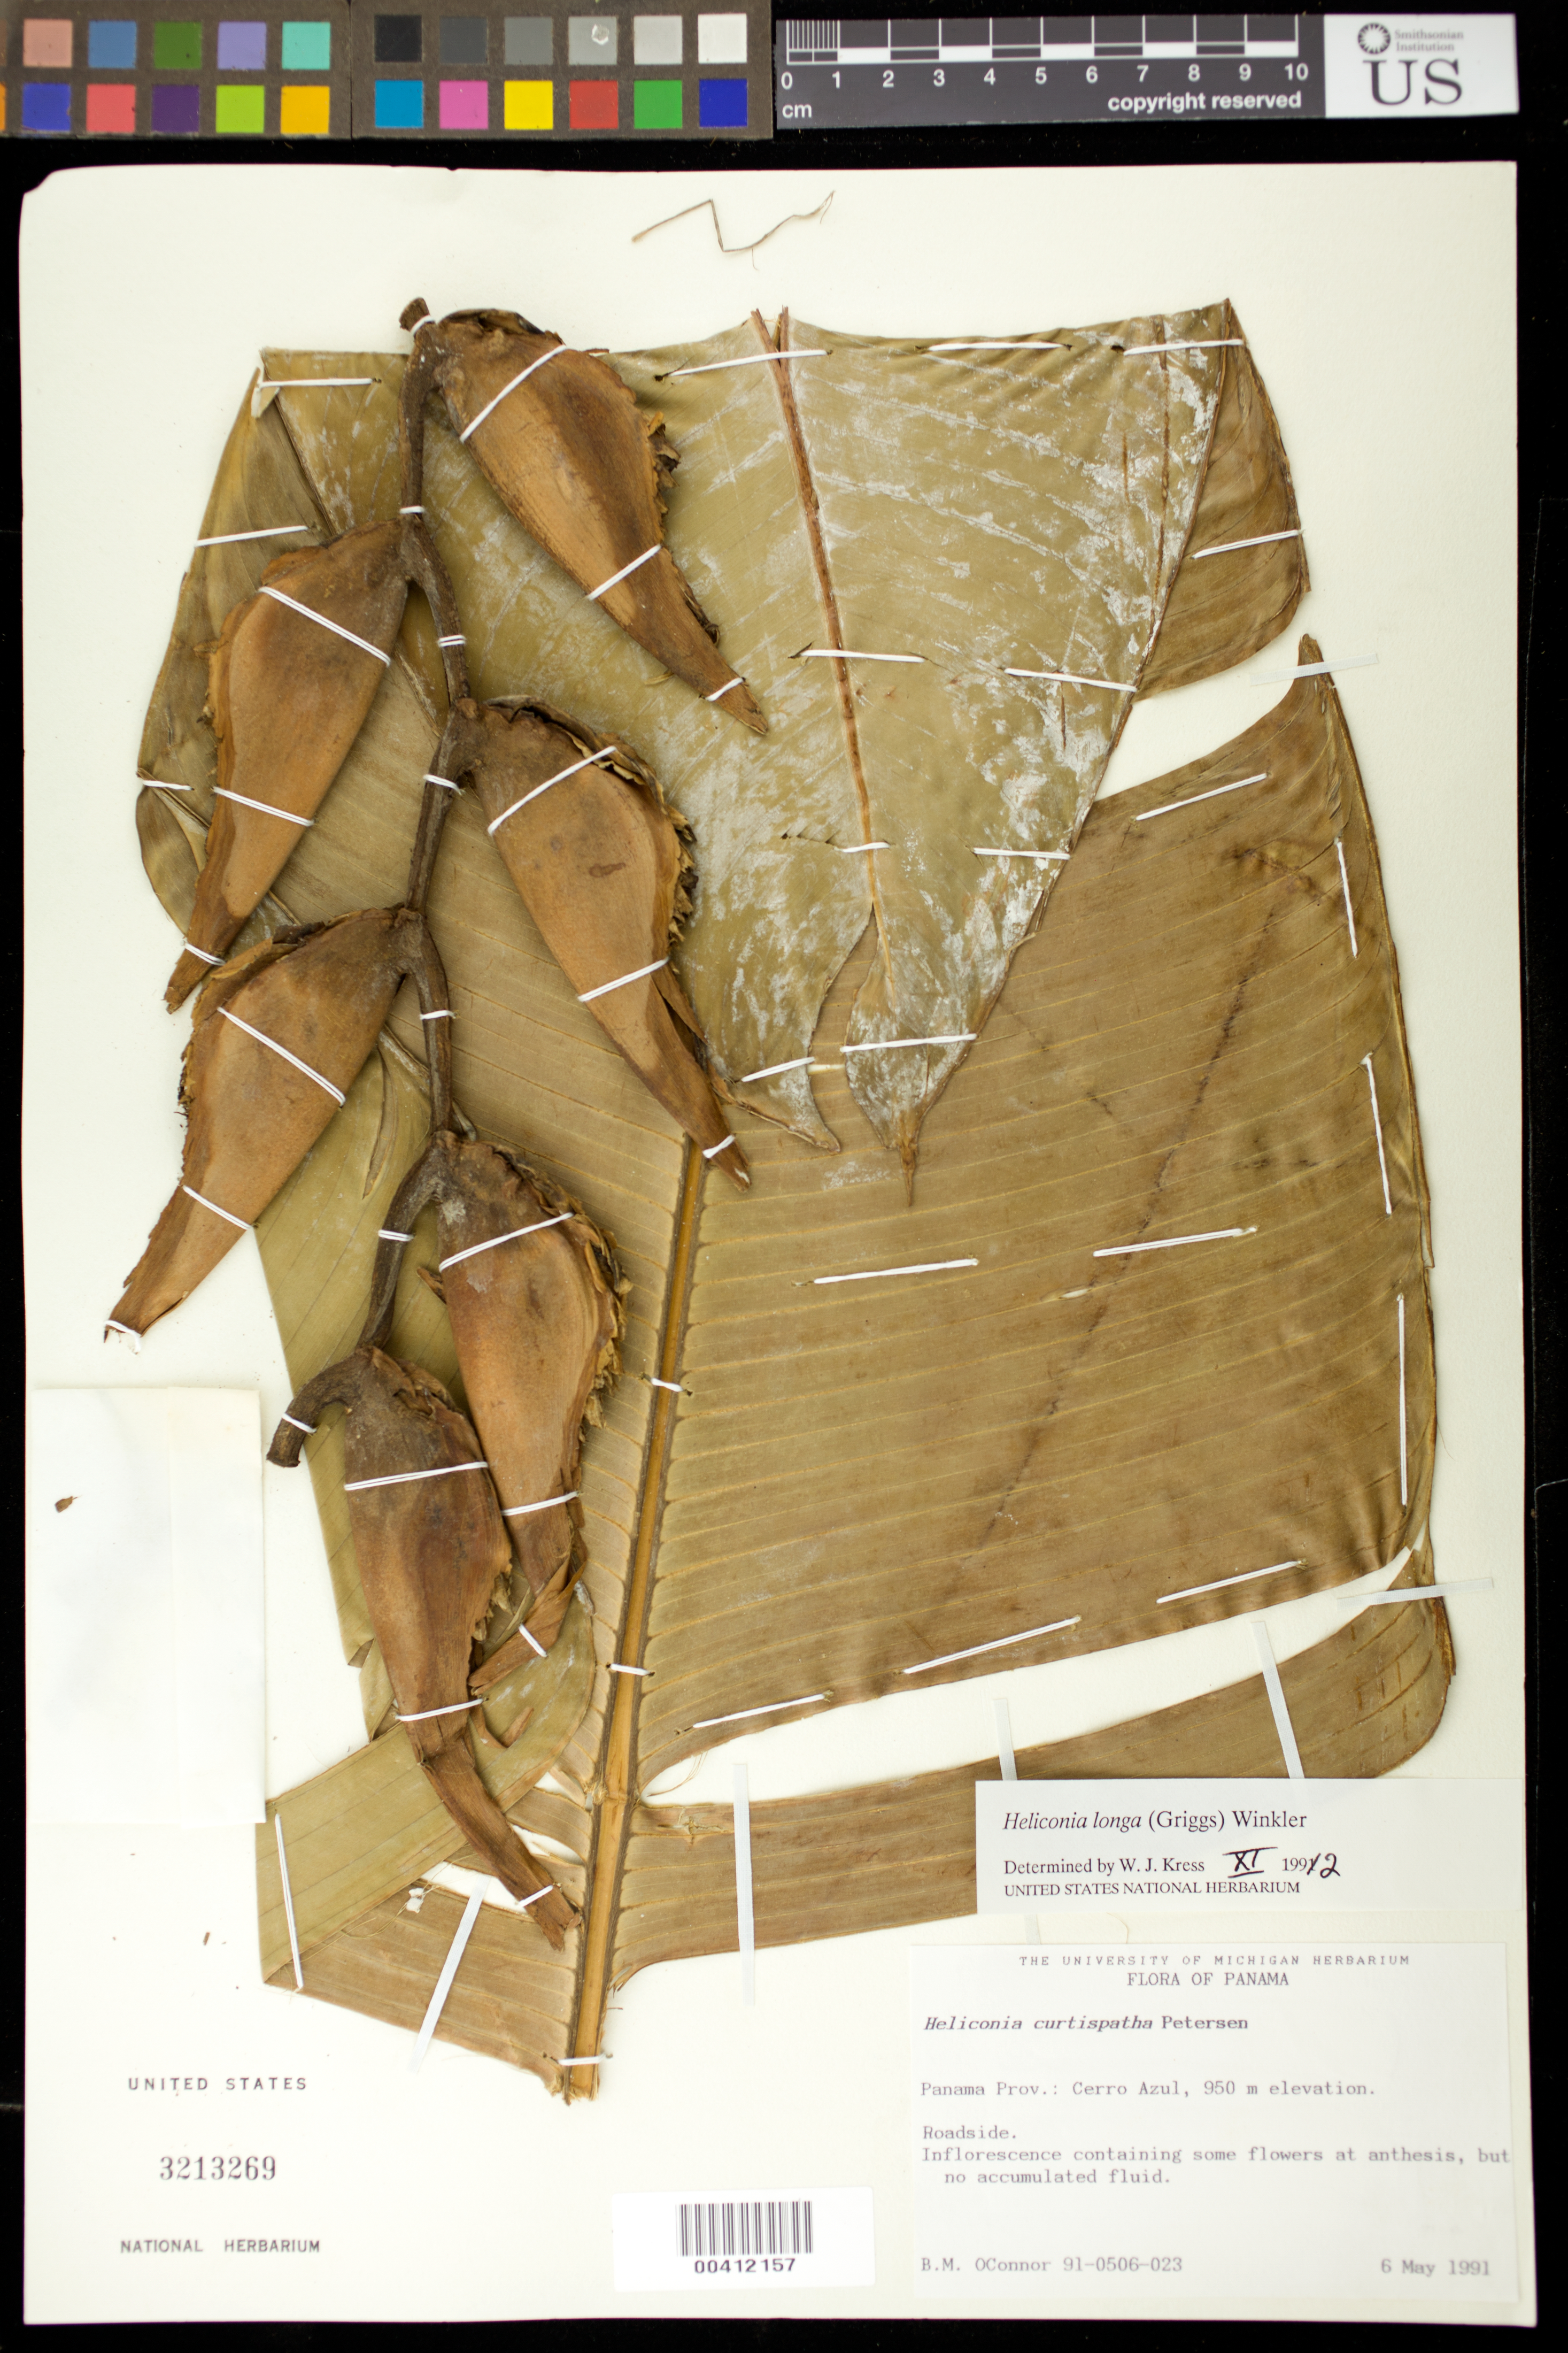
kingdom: Plantae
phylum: Tracheophyta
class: Liliopsida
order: Zingiberales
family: Heliconiaceae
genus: Heliconia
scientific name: Heliconia longa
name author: (R.F. Griggs) H.J.P. Winkl.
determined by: Kress, W. J., (US), Smithsonian Institution - National Museum of Natural History (UNITED STATES)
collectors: B. O'connor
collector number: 91-0506-023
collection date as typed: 06 May 1991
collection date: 1991-05-06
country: Panama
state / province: Panamá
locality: Cerro Azul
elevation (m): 950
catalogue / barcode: US 3213269